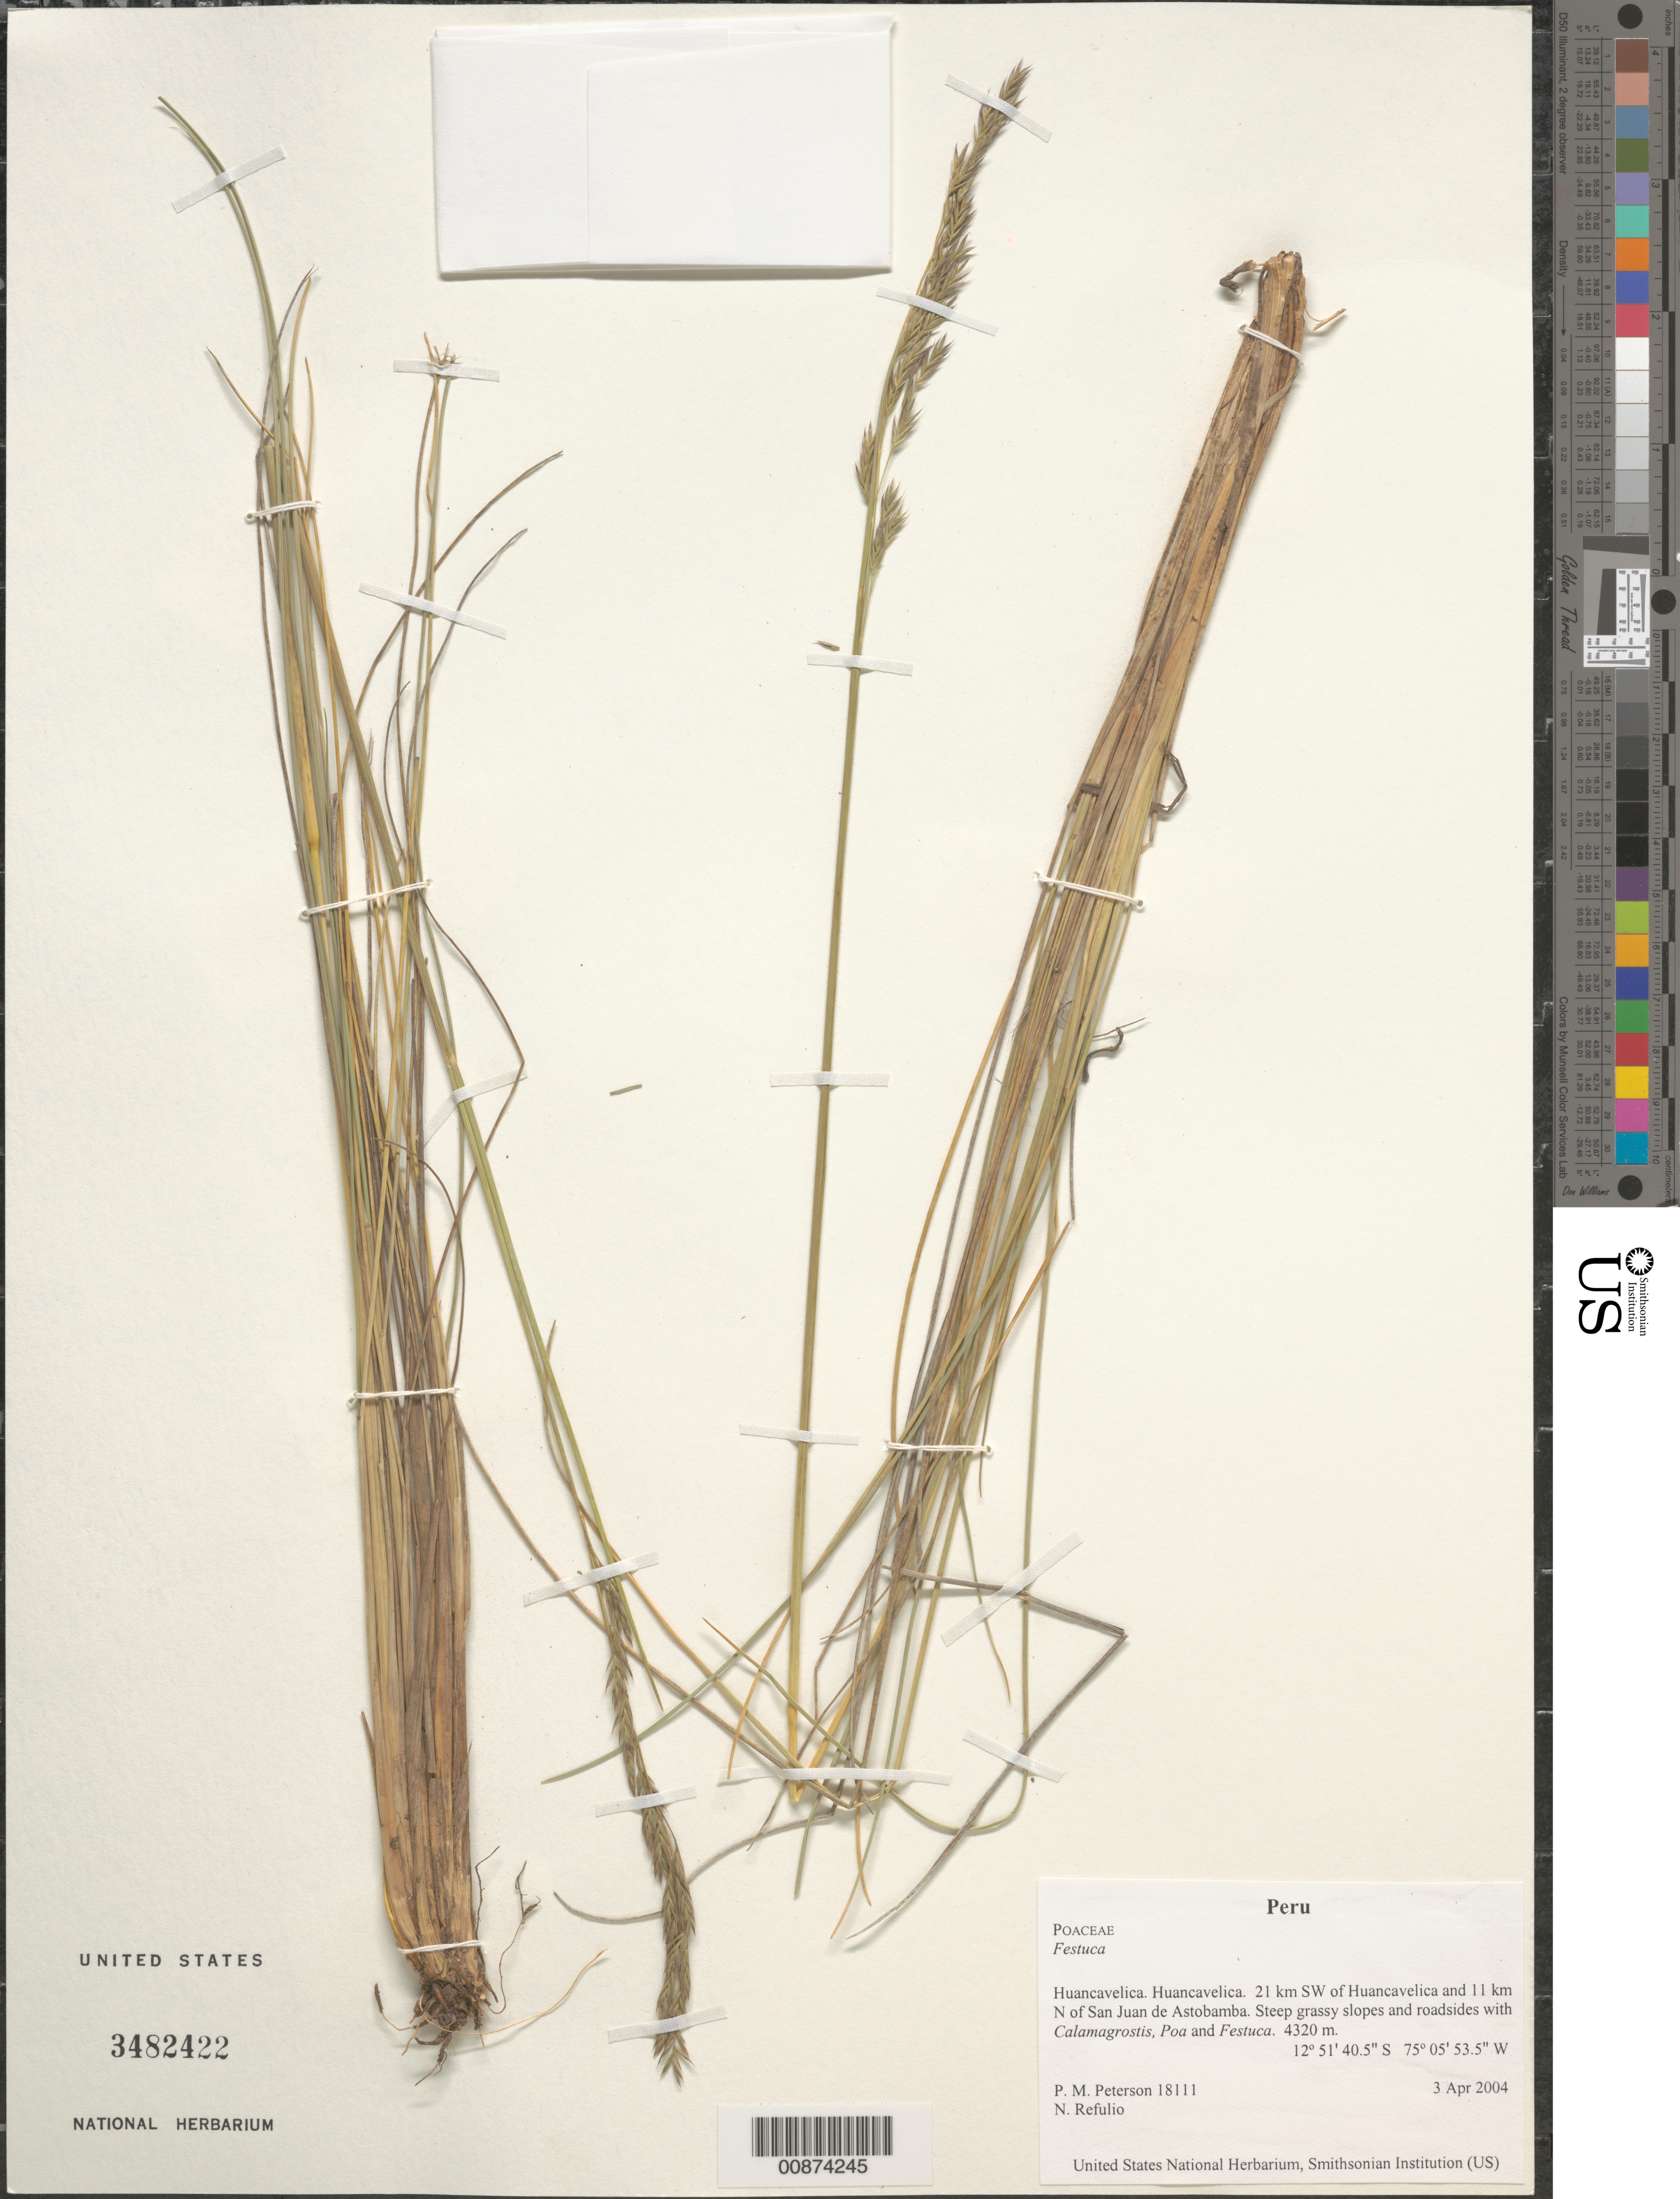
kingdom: Plantae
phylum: Tracheophyta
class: Liliopsida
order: Poales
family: Poaceae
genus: Festuca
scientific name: Festuca sp.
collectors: P. M. Peterson & N. Refulio-Rodríguez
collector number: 18111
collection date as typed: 03 Apr 2004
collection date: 2004-04-03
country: Peru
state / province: Huancavelica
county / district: Huancavelica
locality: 21 km SW of Huancavelica and 11 km N of San Juan de Astobamba. Steep grassy slopes and roadsides with Calamagrostis, Poa and Festuca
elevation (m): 4320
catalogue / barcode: US 3482422